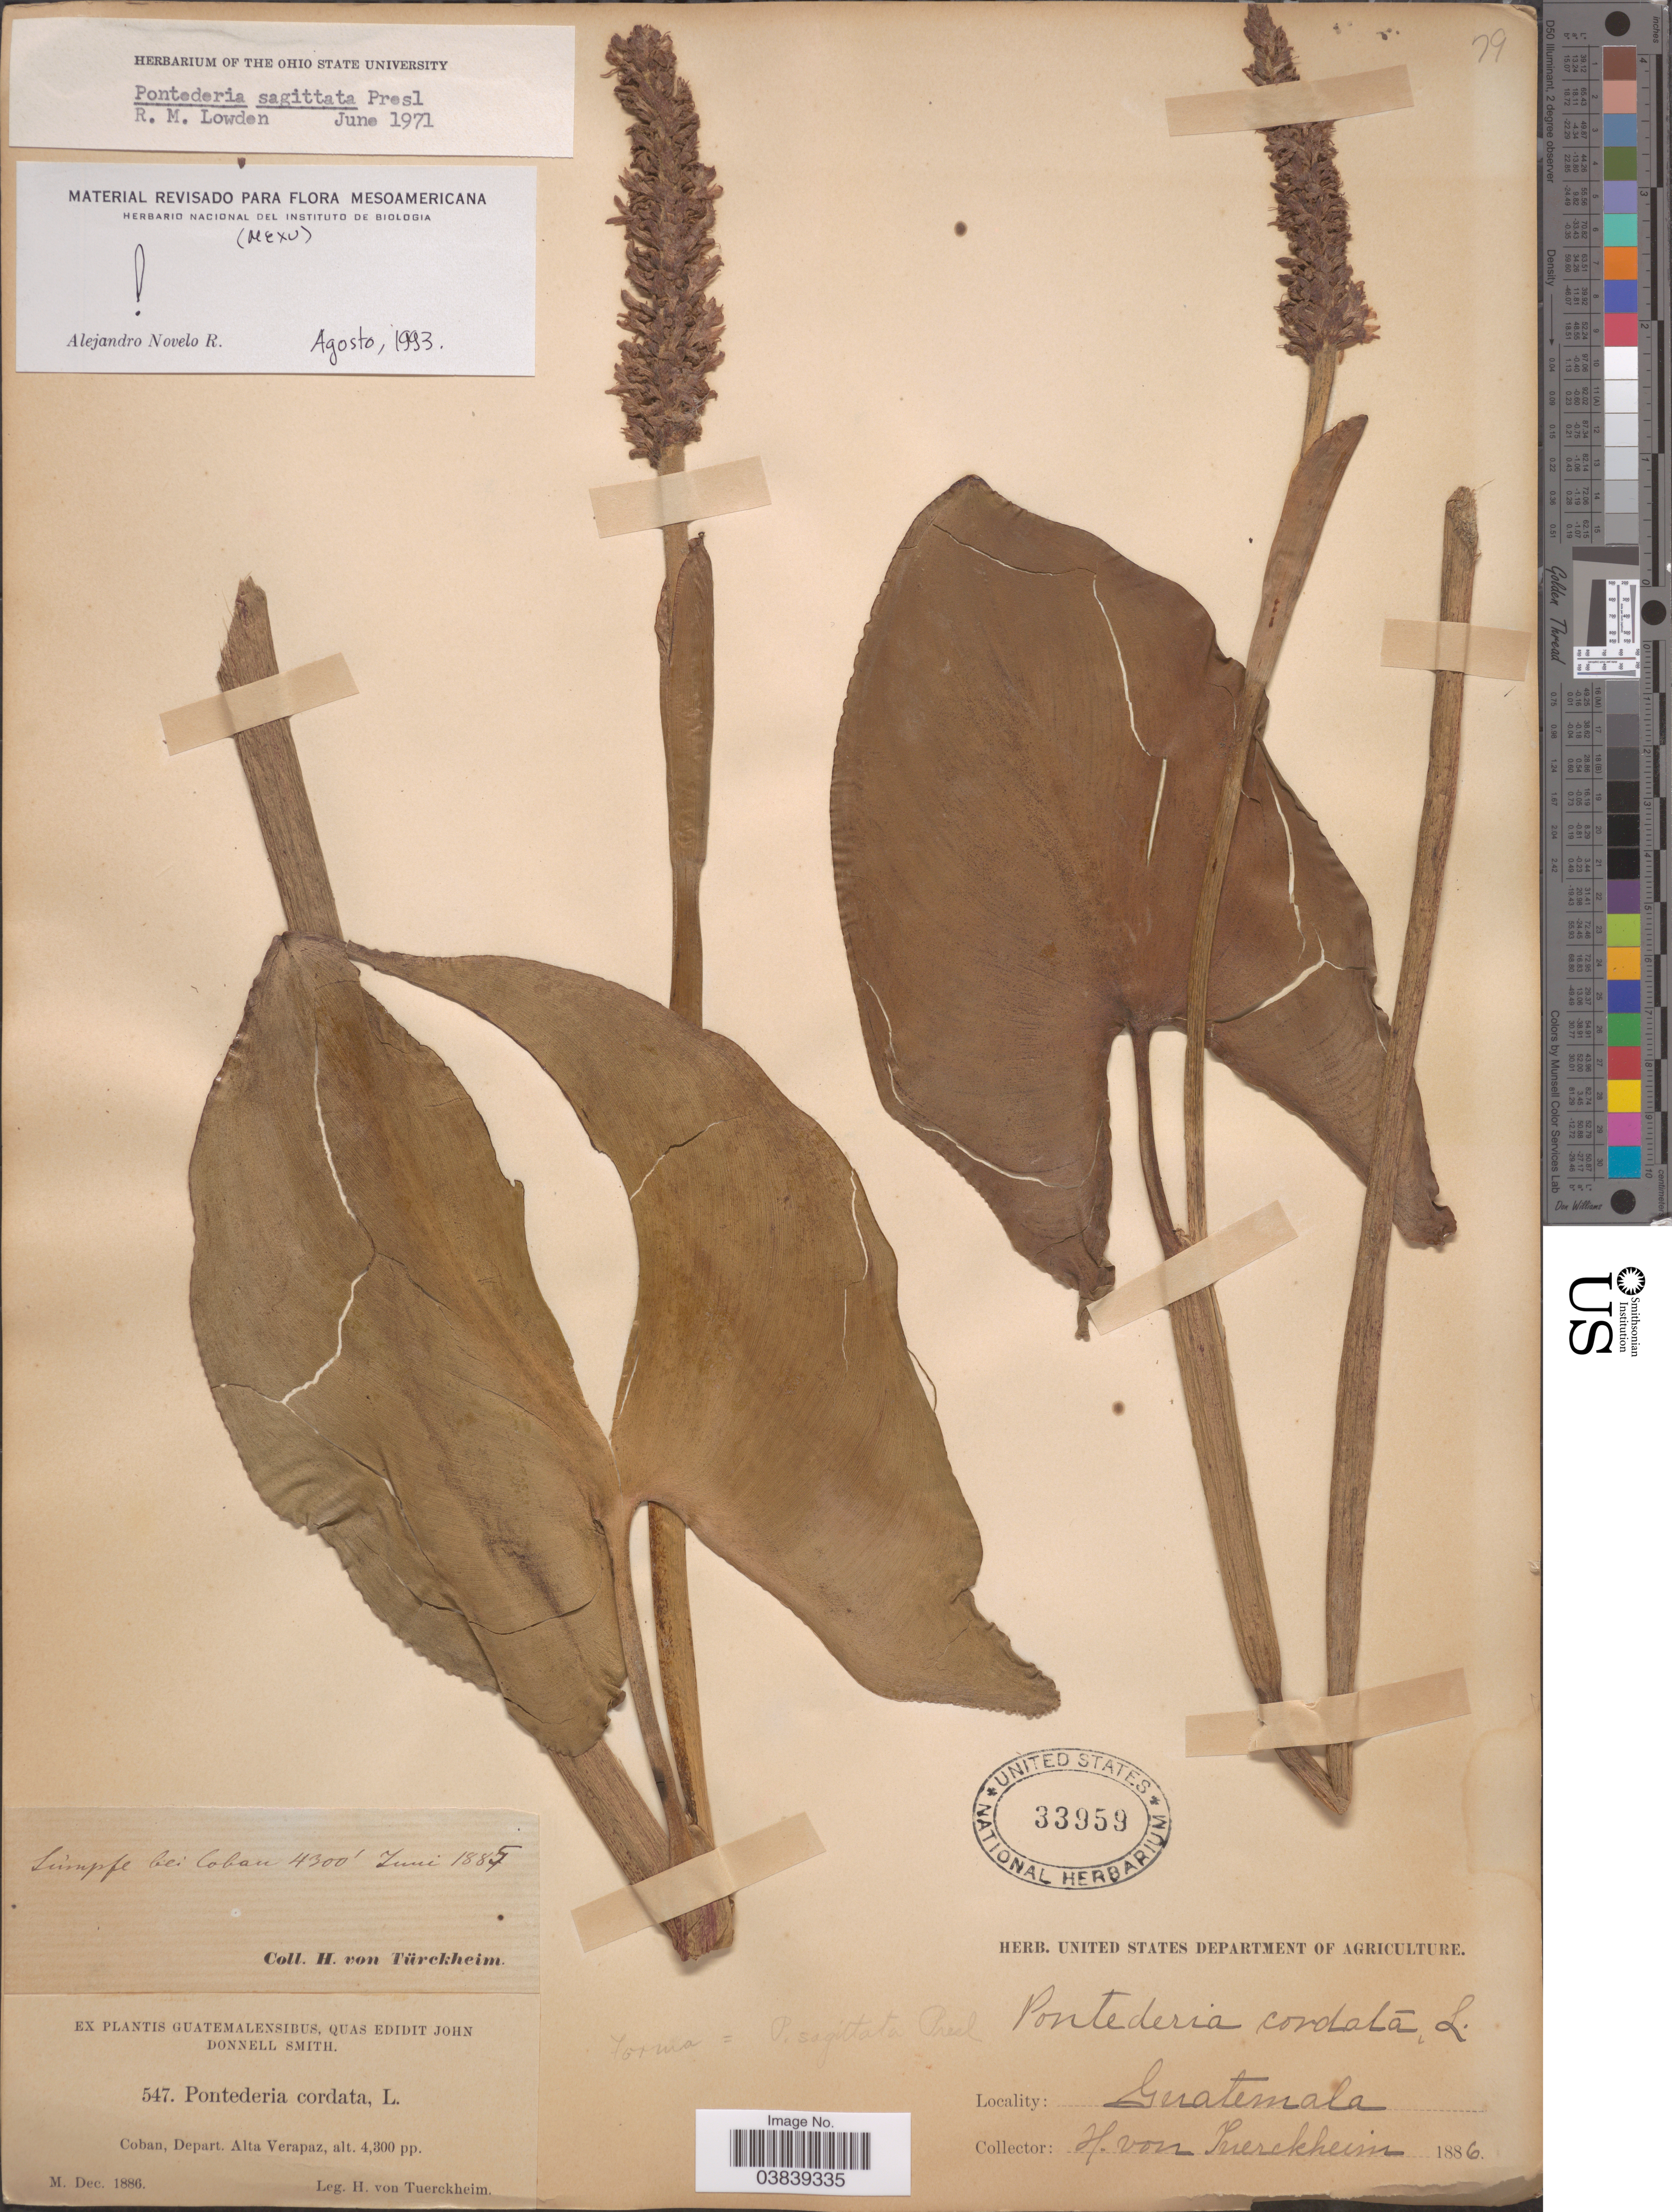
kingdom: Plantae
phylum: Tracheophyta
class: Liliopsida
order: Commelinales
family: Pontederiaceae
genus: Pontederia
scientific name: Pontederia sagittata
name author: C. Presl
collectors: H. von Türckheim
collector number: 547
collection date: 1886-12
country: Guatemala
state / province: Alta Verapaz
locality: Coban, Depart. Alta Verapaz.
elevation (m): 1311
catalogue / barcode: US 33959